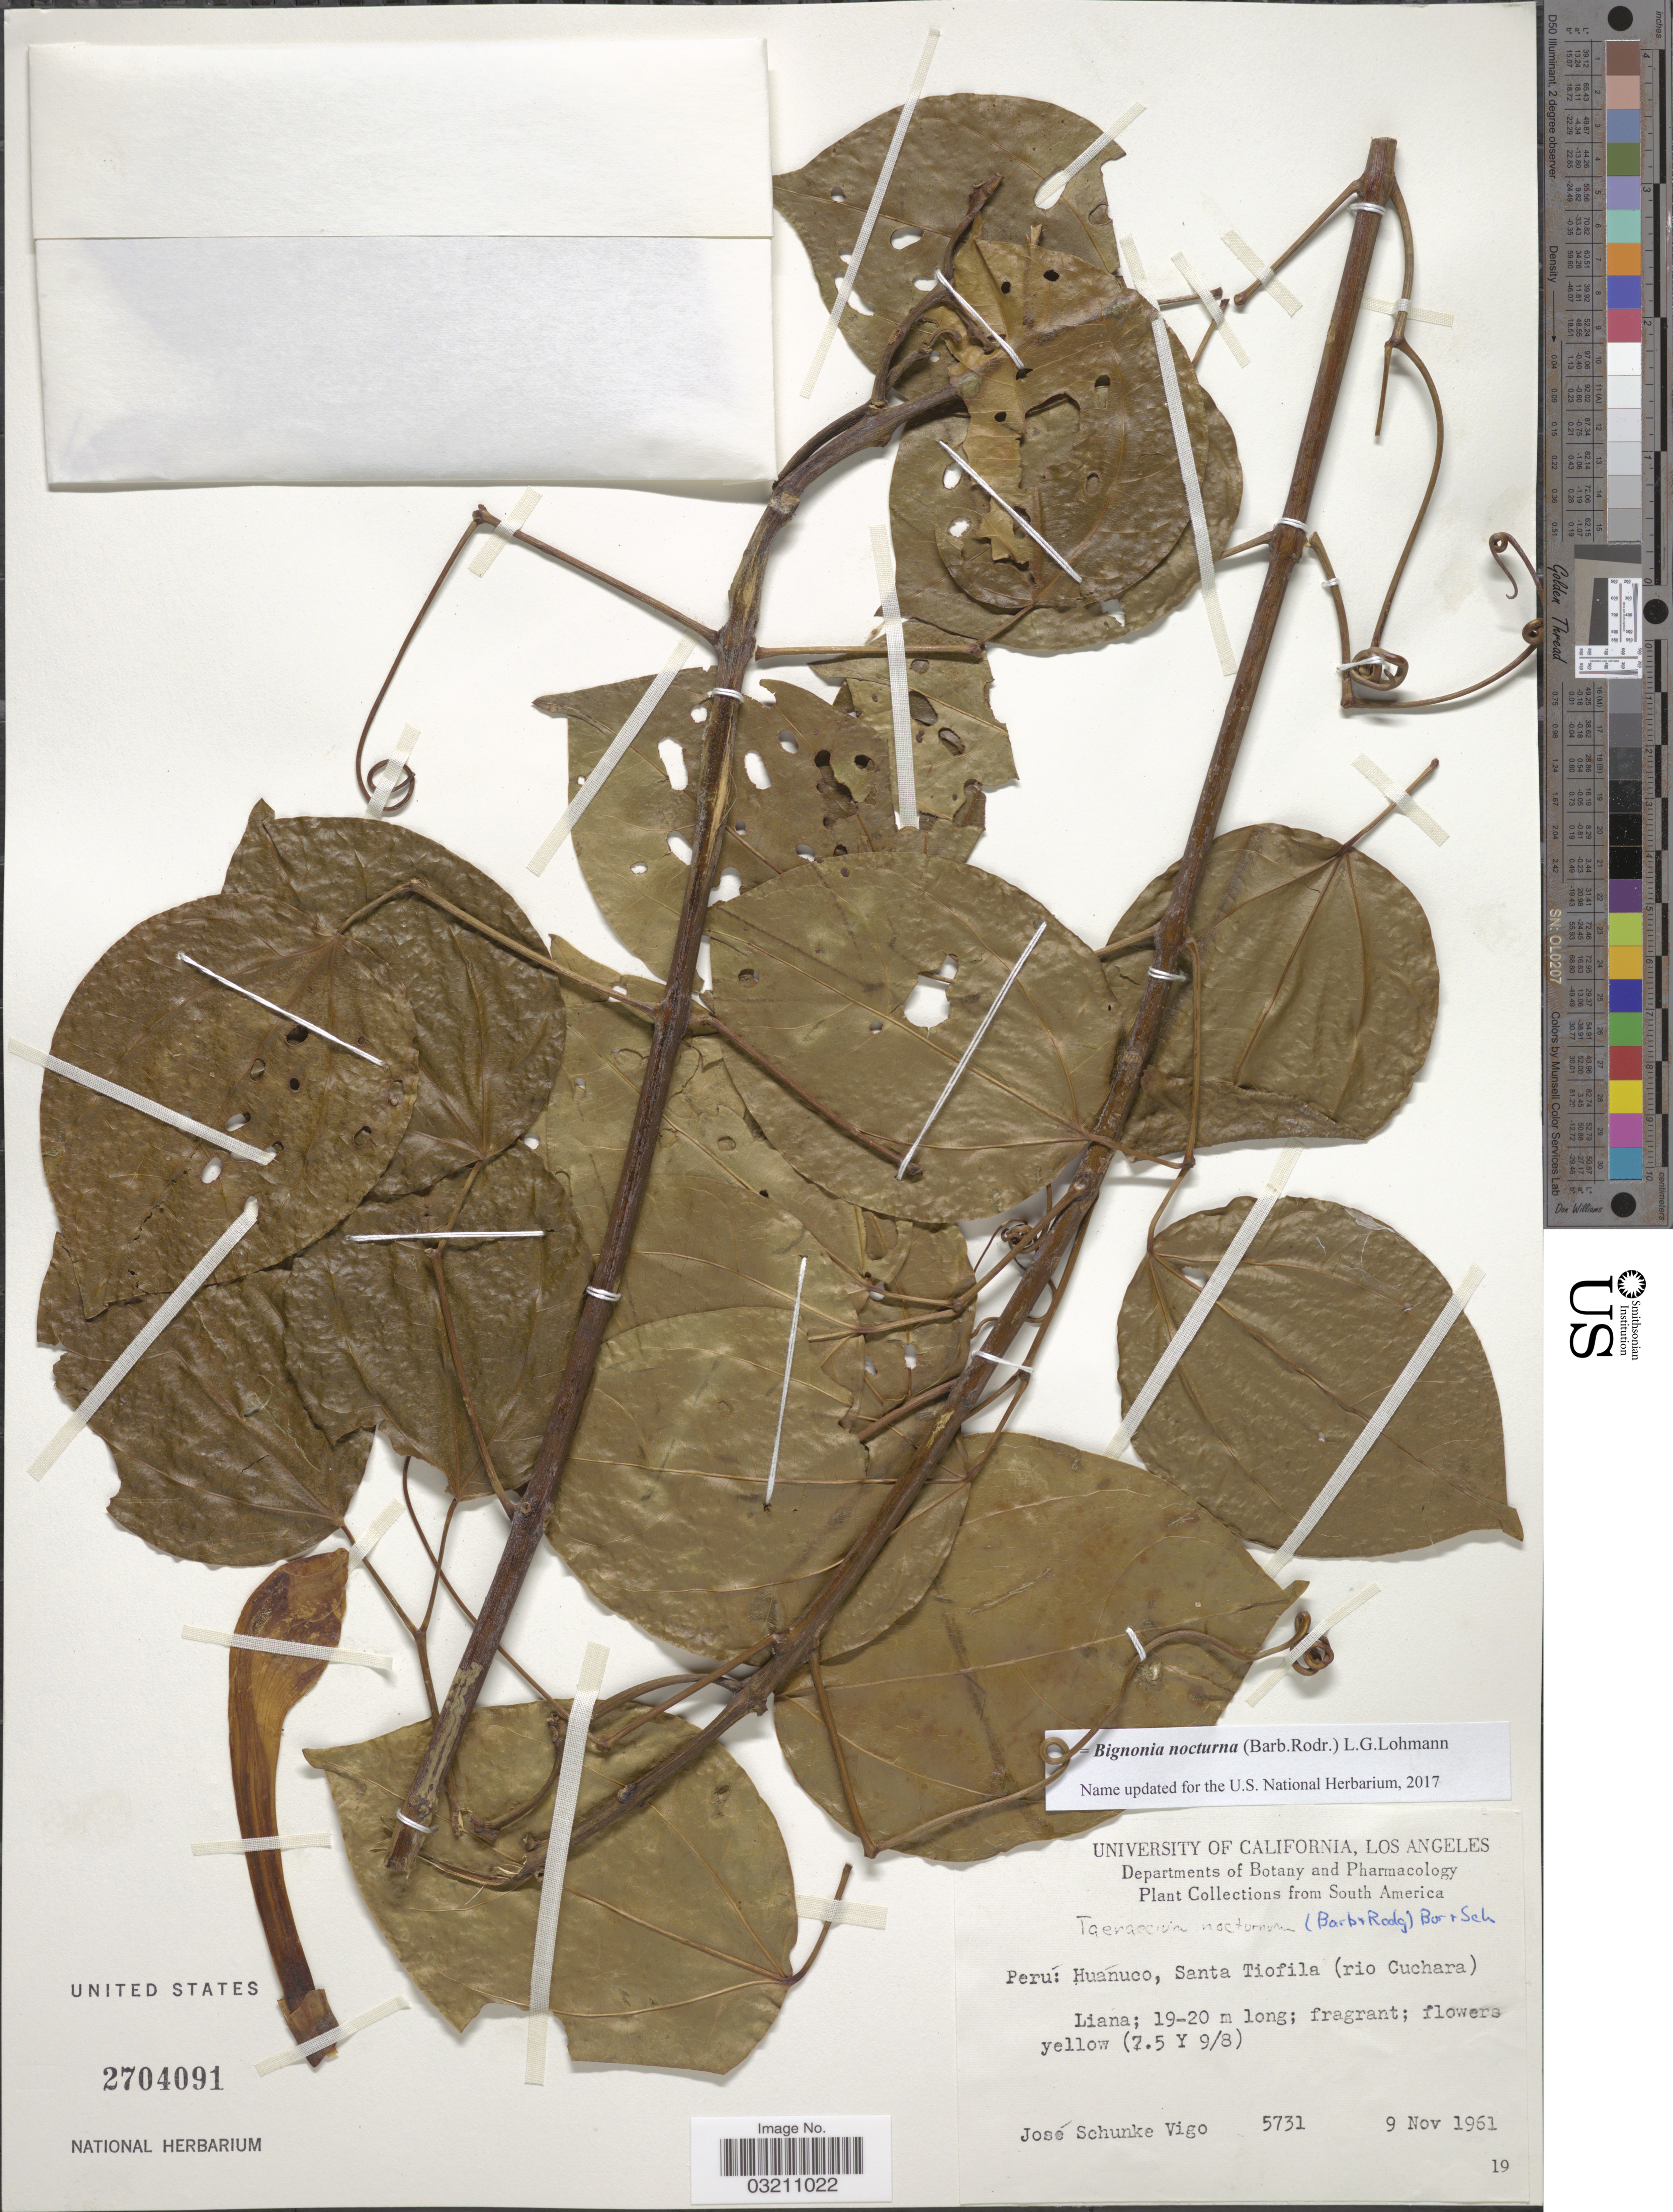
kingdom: Plantae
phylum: Tracheophyta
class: Magnoliopsida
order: Lamiales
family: Bignoniaceae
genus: Bignonia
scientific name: Bignonia nocturna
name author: (Barb. Rodr.) L.G. Lohmann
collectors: J. Schunke Vigo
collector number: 5731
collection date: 1961-11-09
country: Peru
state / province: Huánuco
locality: Santa Tiofila (rio Cuchara).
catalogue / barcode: US 2704091